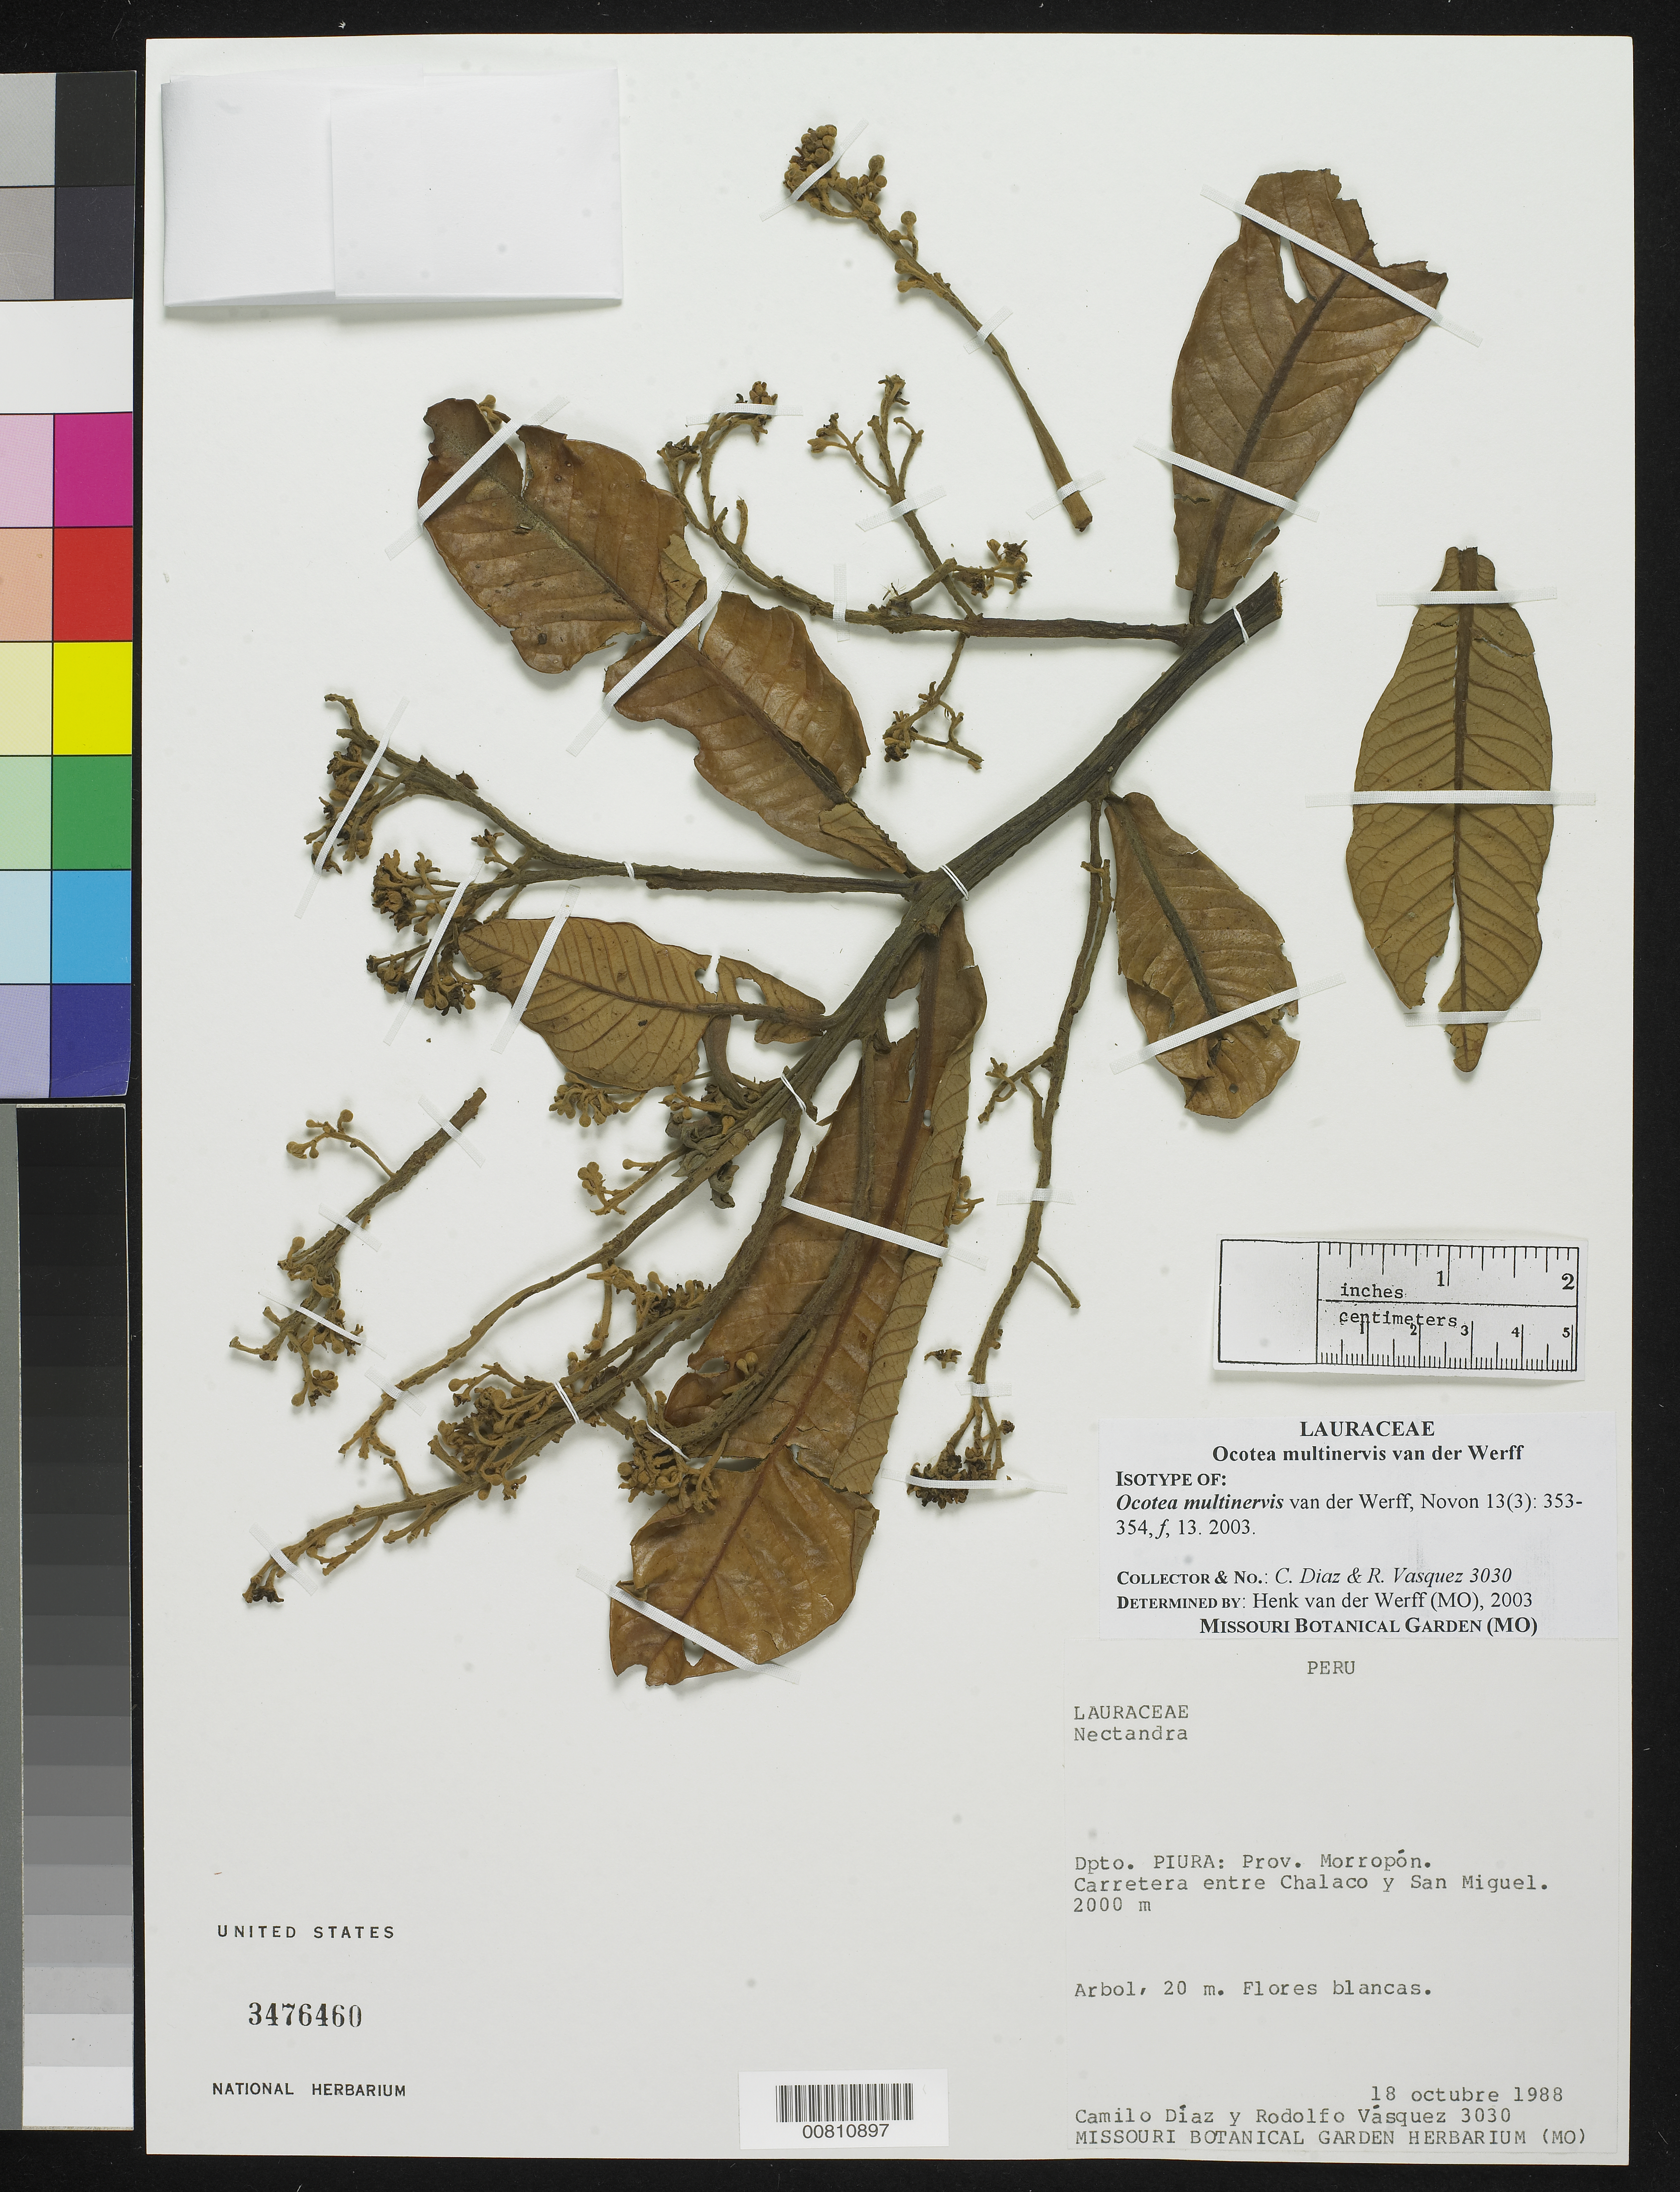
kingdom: Plantae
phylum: Tracheophyta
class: Magnoliopsida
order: Laurales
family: Lauraceae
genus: Ocotea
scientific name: Ocotea multinervis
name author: van der Werff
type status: Isotype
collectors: C. Díaz & R. Vásquez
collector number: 3030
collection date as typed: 18 Oct 1988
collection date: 1988-10-18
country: Peru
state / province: Piura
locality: Dpto. Piura: Prov. Morropón. Carretera entre Chalaco y San Miguel.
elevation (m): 2000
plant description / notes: Holotype at MO.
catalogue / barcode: US 3476460